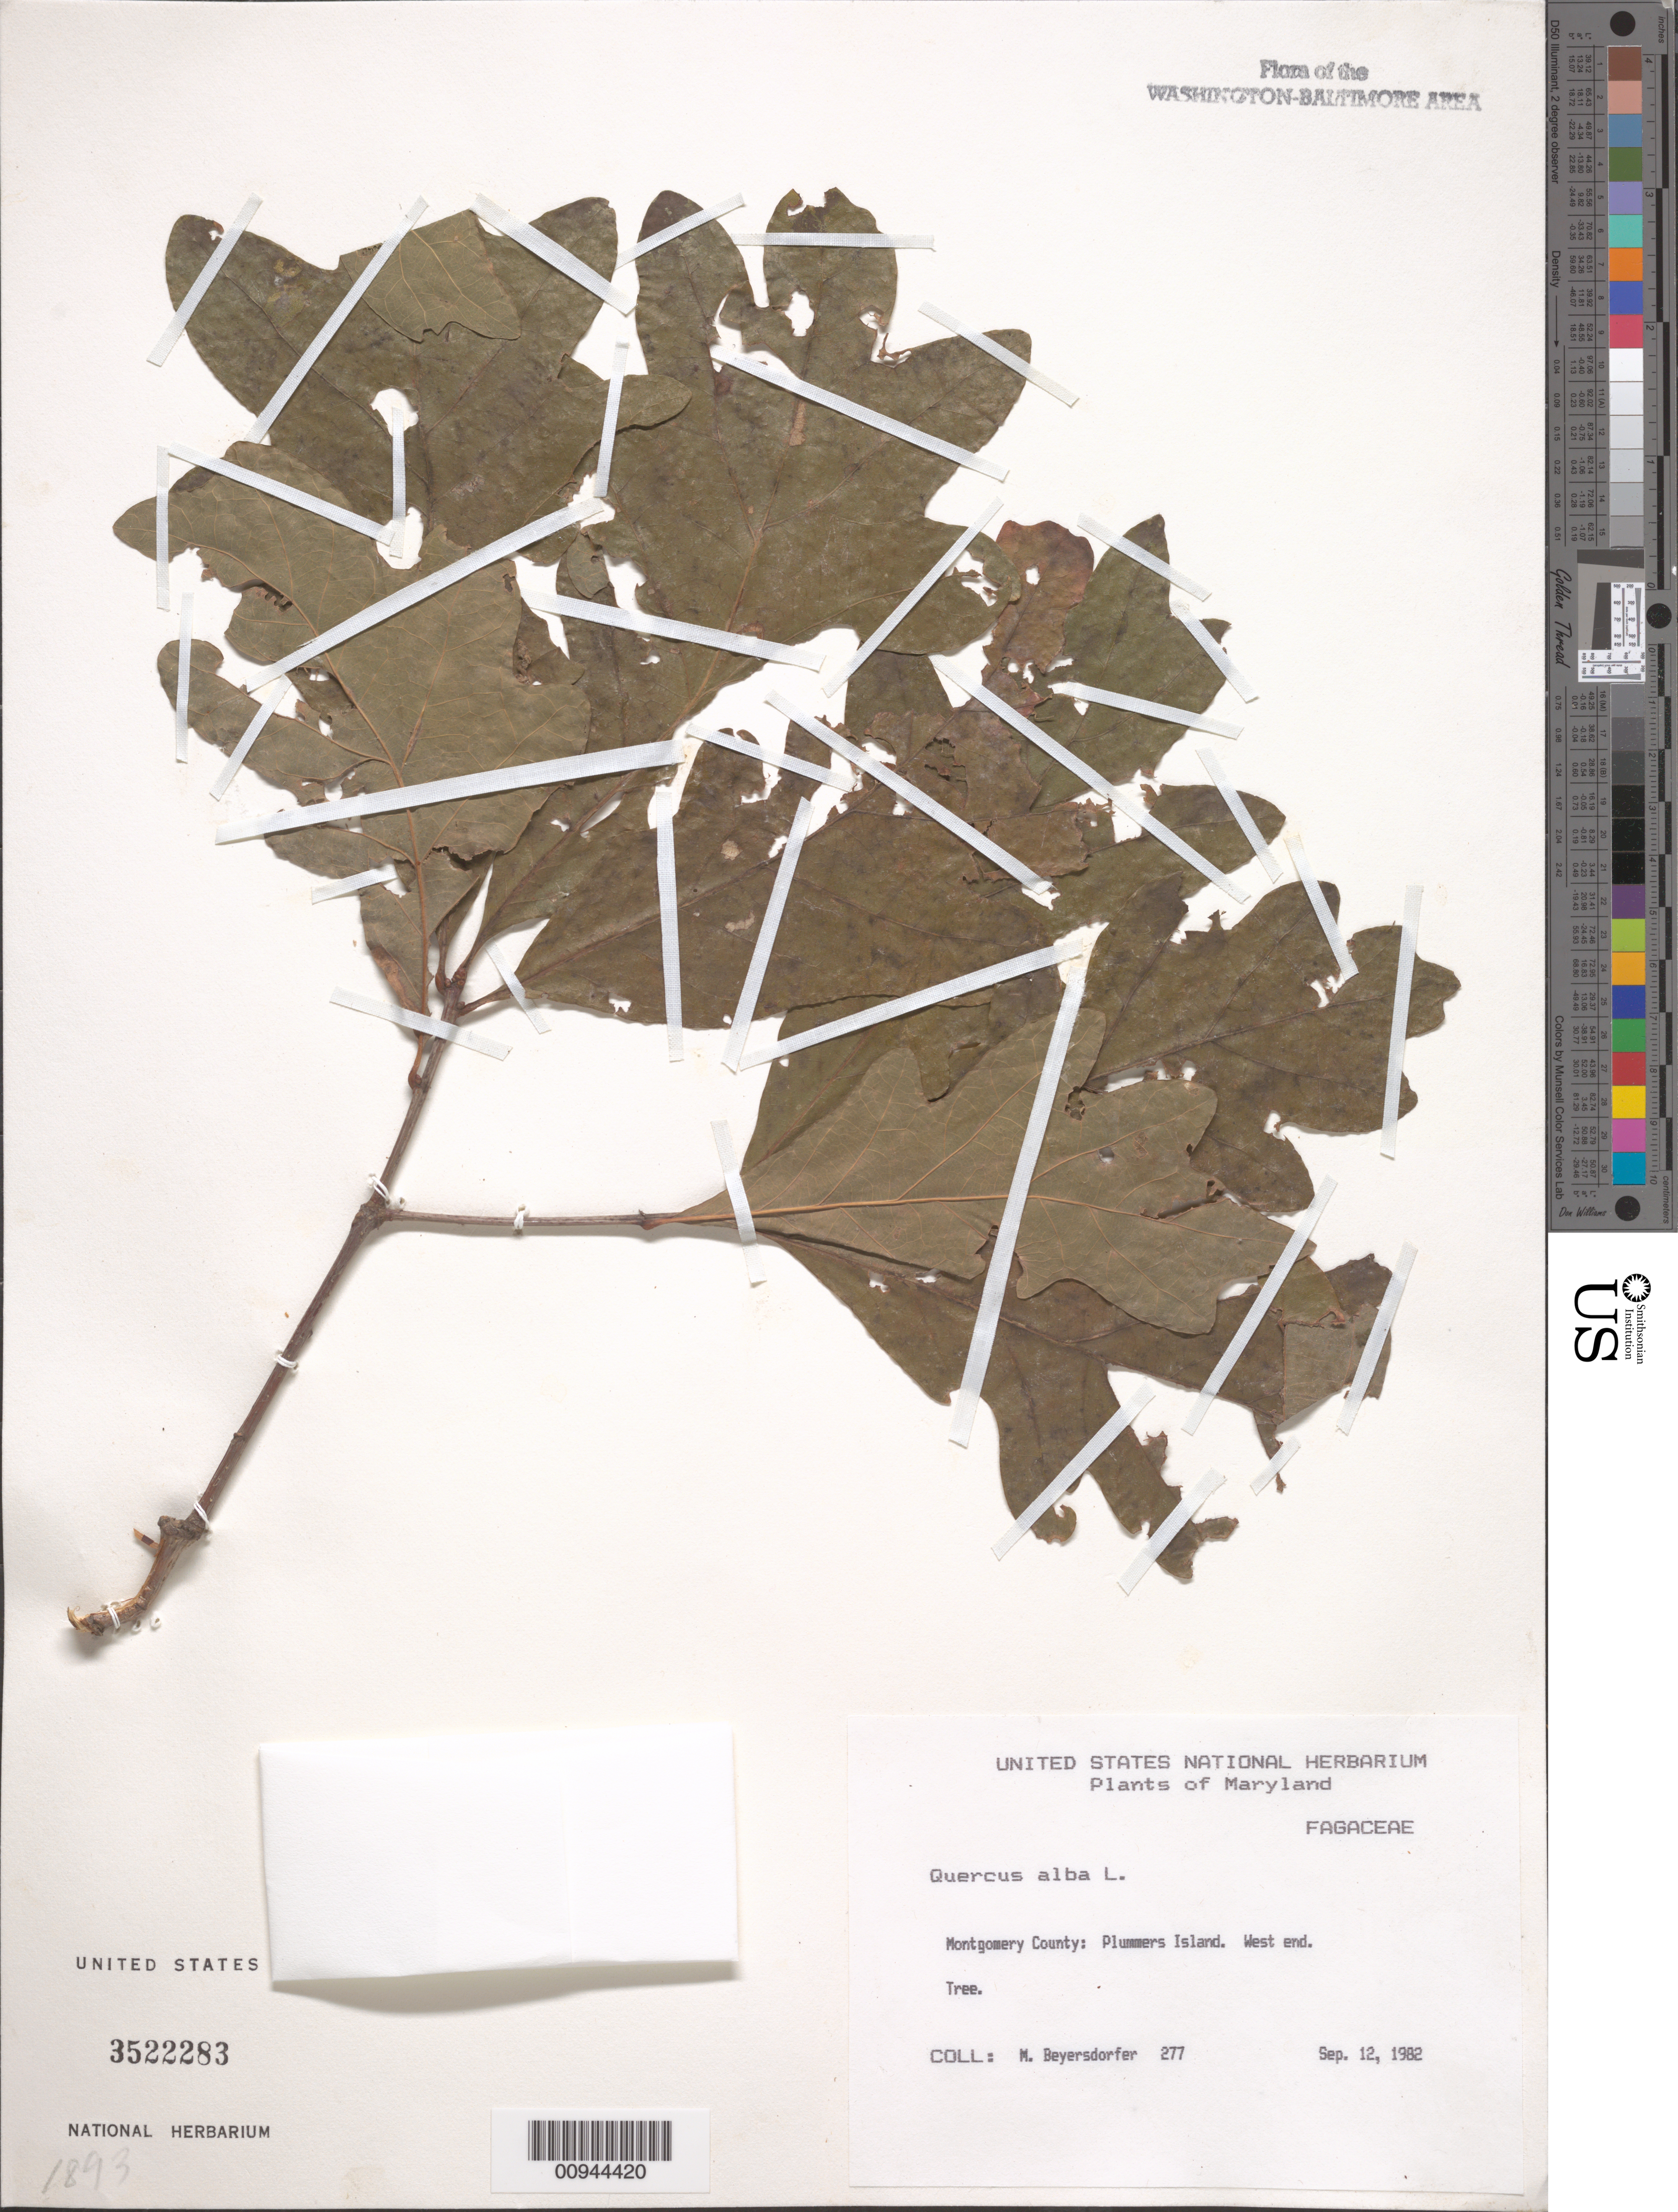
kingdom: Plantae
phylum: Tracheophyta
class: Magnoliopsida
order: Fagales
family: Fagaceae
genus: Quercus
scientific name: Quercus alba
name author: L.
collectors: M. Beyersdorfer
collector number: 277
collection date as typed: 12 Sep 1982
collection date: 1982-09-12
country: United States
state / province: Maryland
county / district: Montgomery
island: Plummers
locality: Plummer's Island; west end. C. & O. Canal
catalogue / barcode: US 3522283